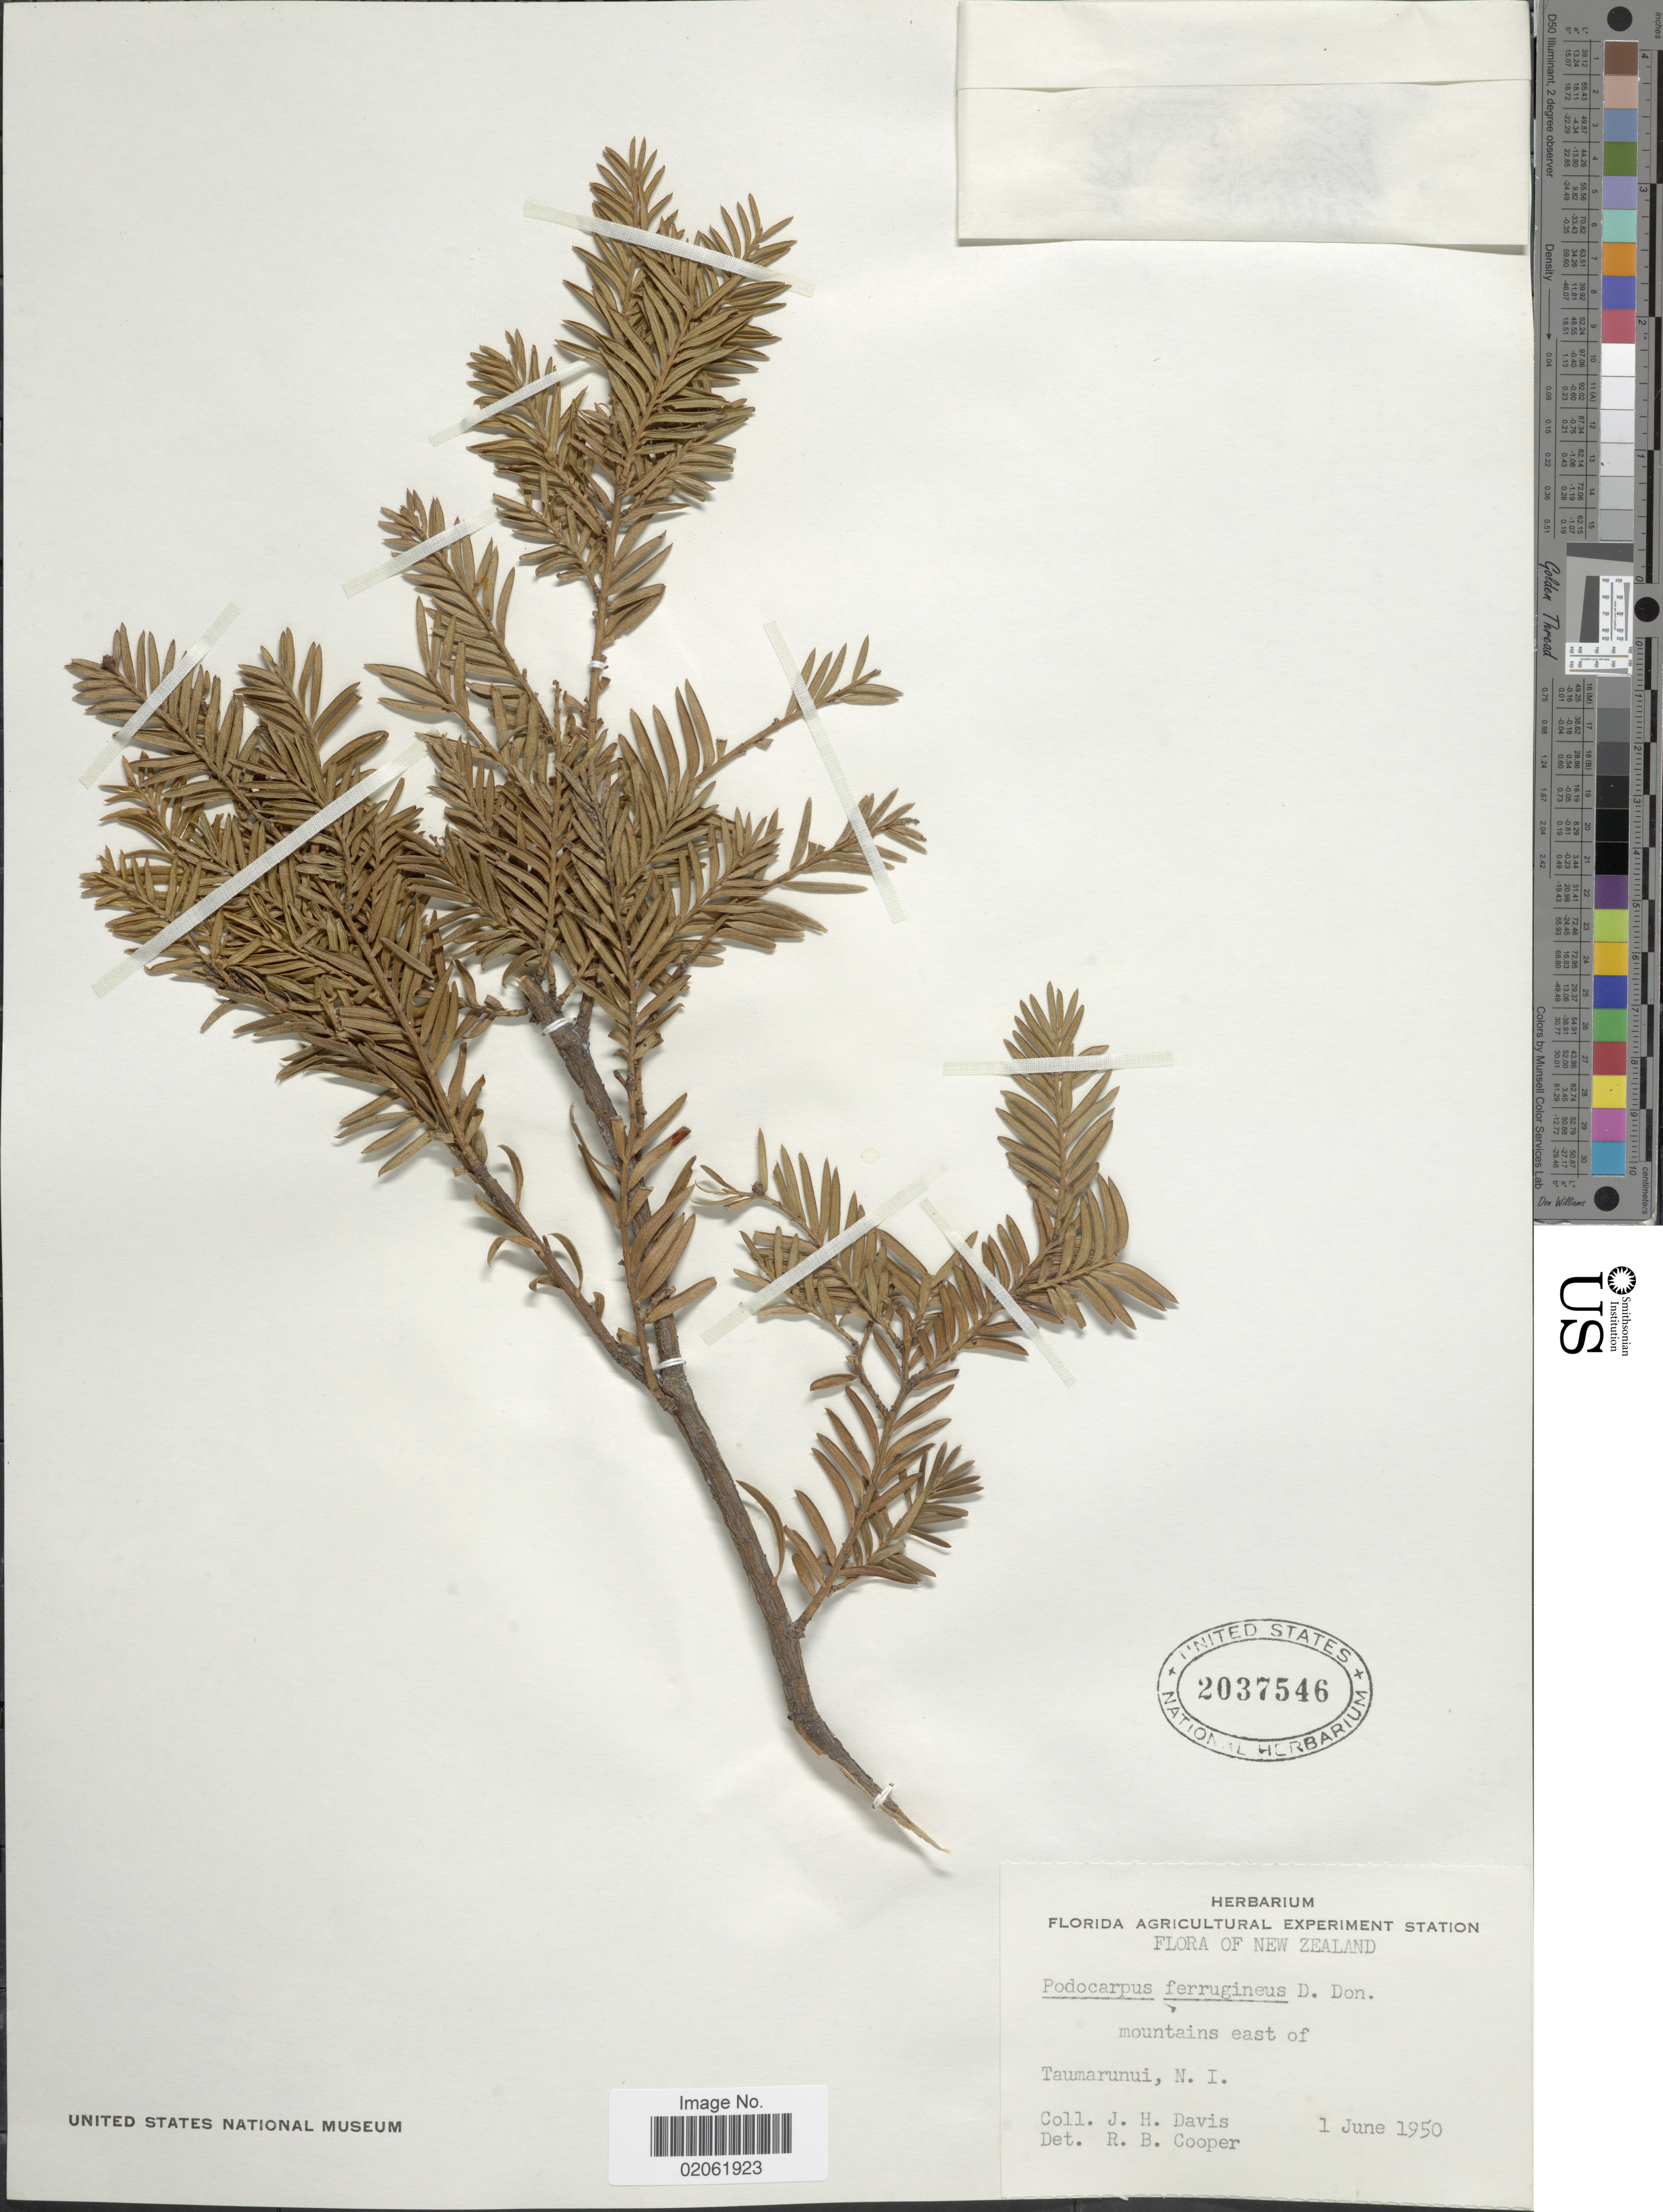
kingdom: Plantae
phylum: Tracheophyta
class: Pinopsida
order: Pinales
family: Podocarpaceae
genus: Podocarpus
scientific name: Podocarpus ferrugineus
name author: G. Benn. ex D. Don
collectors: J. Davis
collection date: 1950-06-01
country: New Zealand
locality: New Zealand, Taumarunui , N.I.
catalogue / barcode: US 2037546